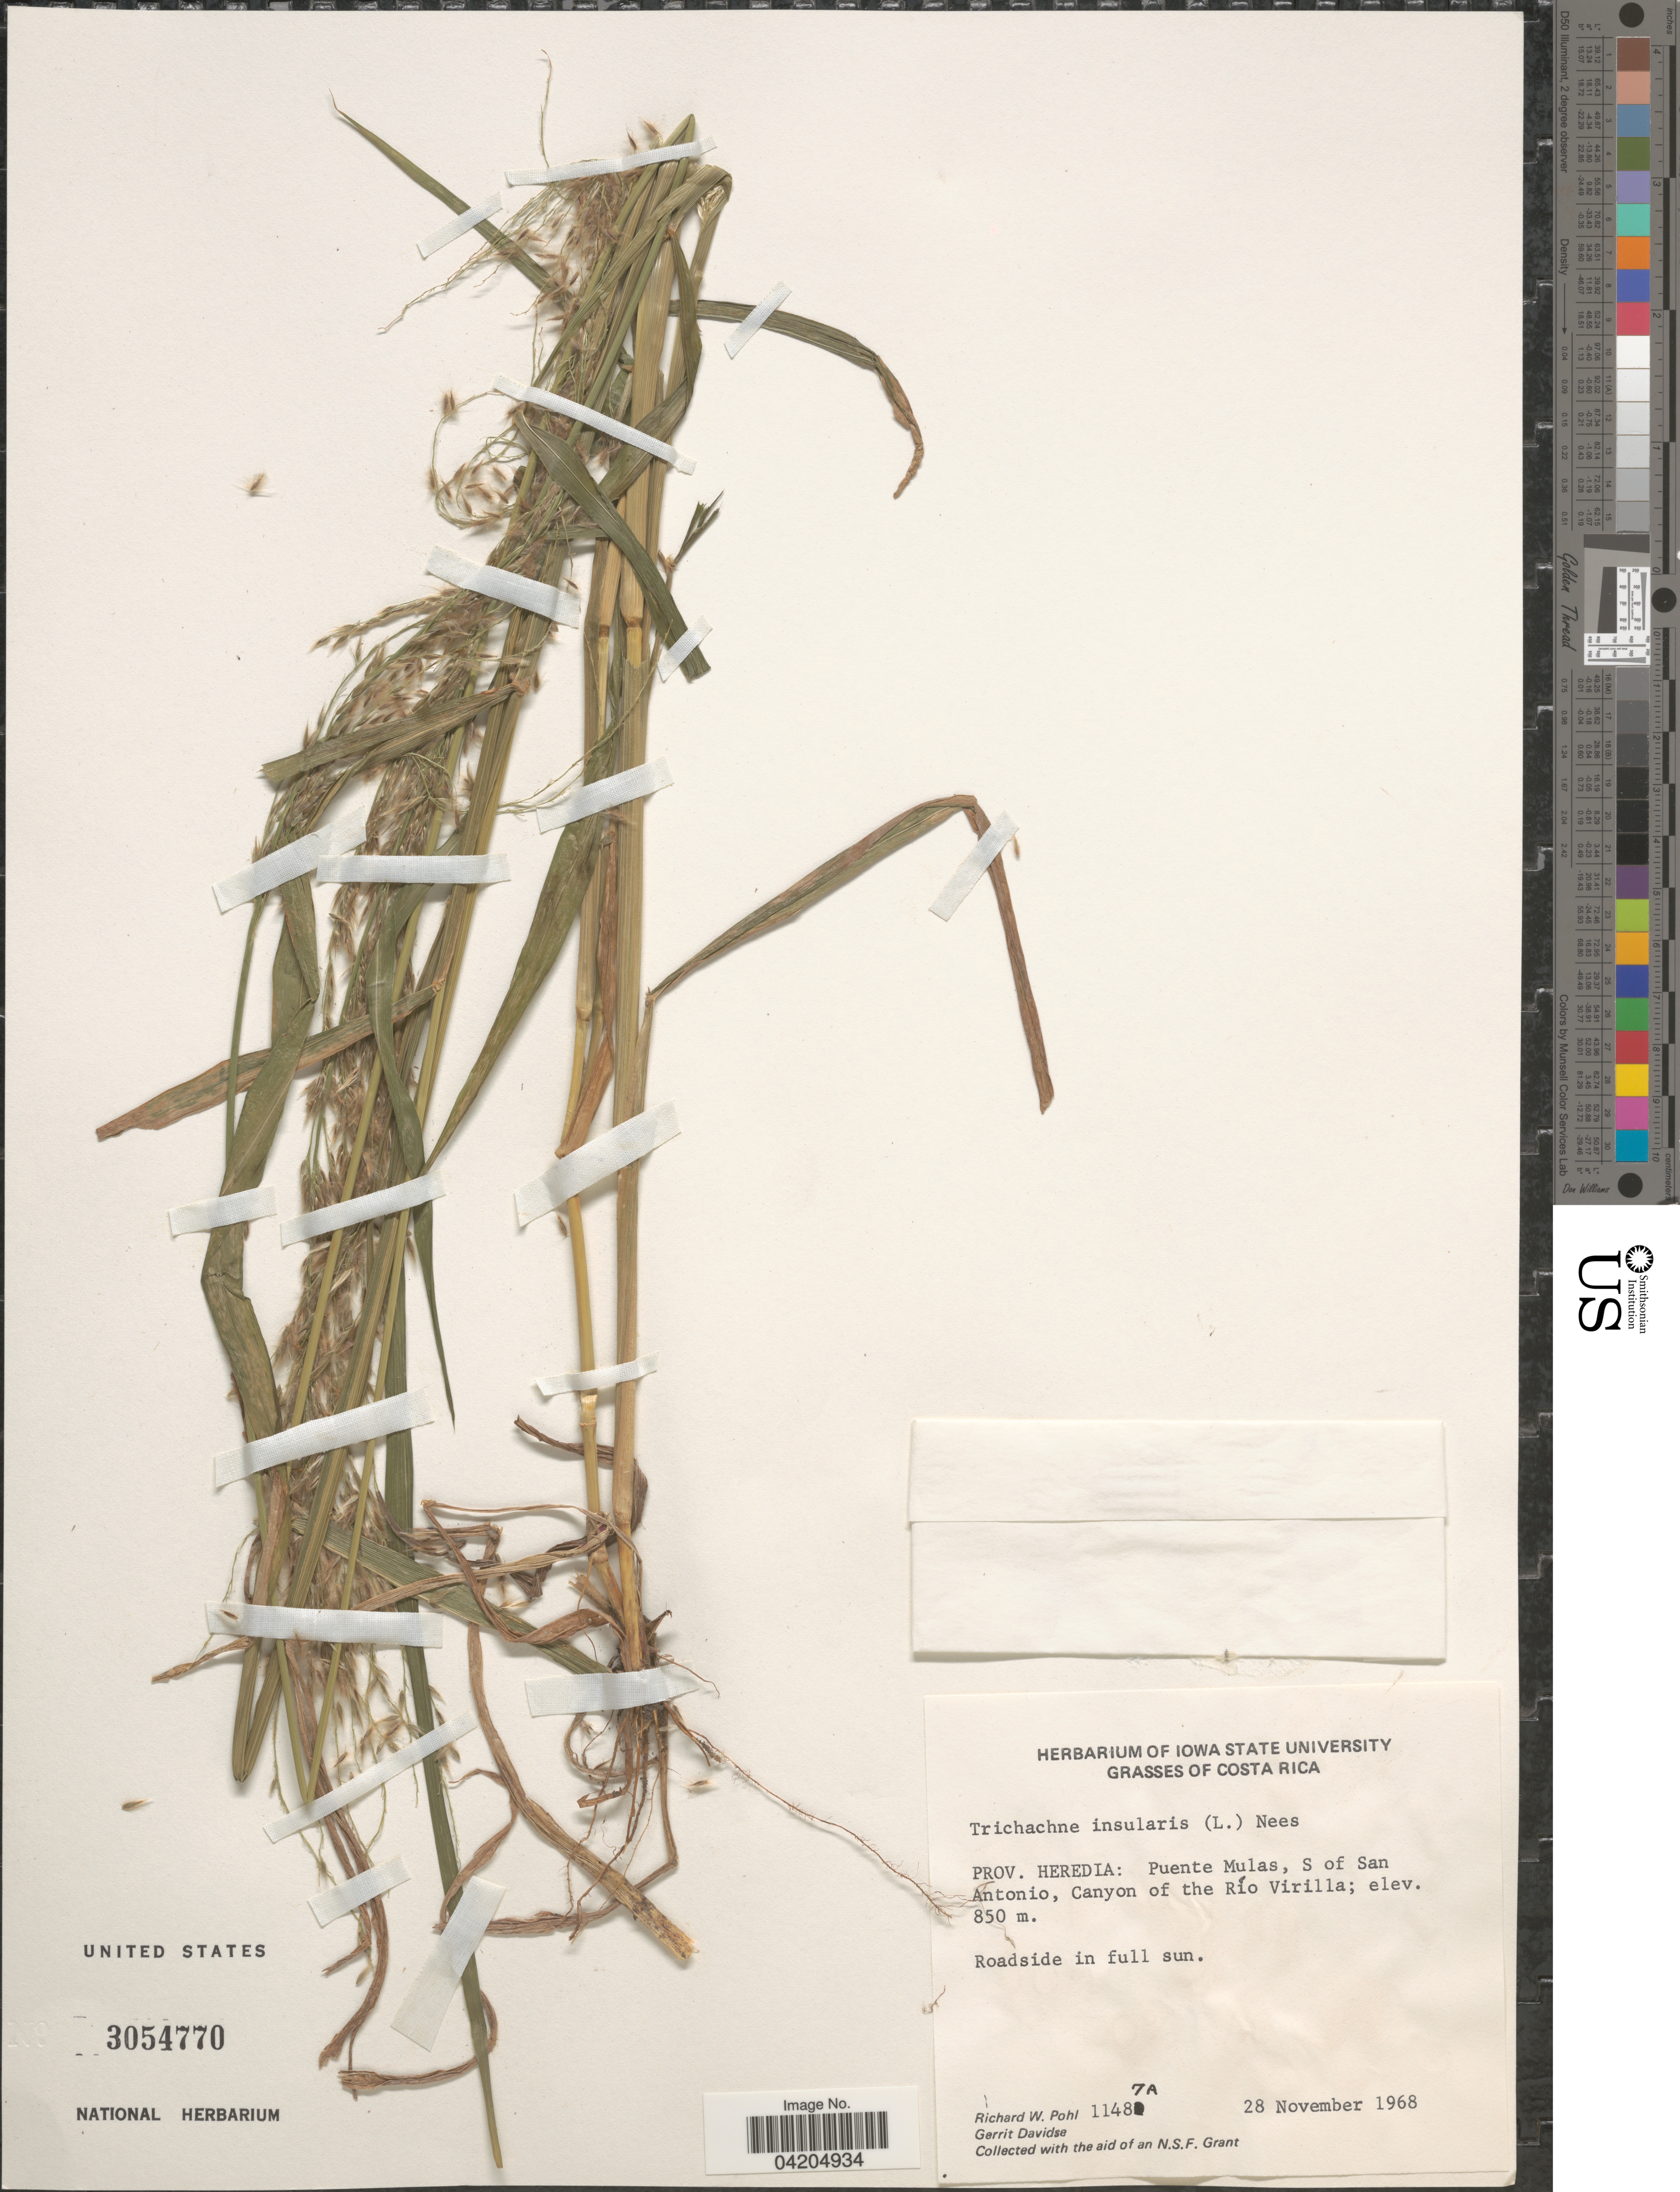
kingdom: Plantae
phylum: Tracheophyta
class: Liliopsida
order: Poales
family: Poaceae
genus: Digitaria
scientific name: Digitaria insularis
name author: (L.) Fedde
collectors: R. W. Pohl & G. Davidse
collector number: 11487A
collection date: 1968-11-28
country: Costa Rica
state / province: Heredia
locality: Puente Mulas, S of San Antonio, Canyon of the Río Virilla.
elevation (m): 850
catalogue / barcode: US 3054770